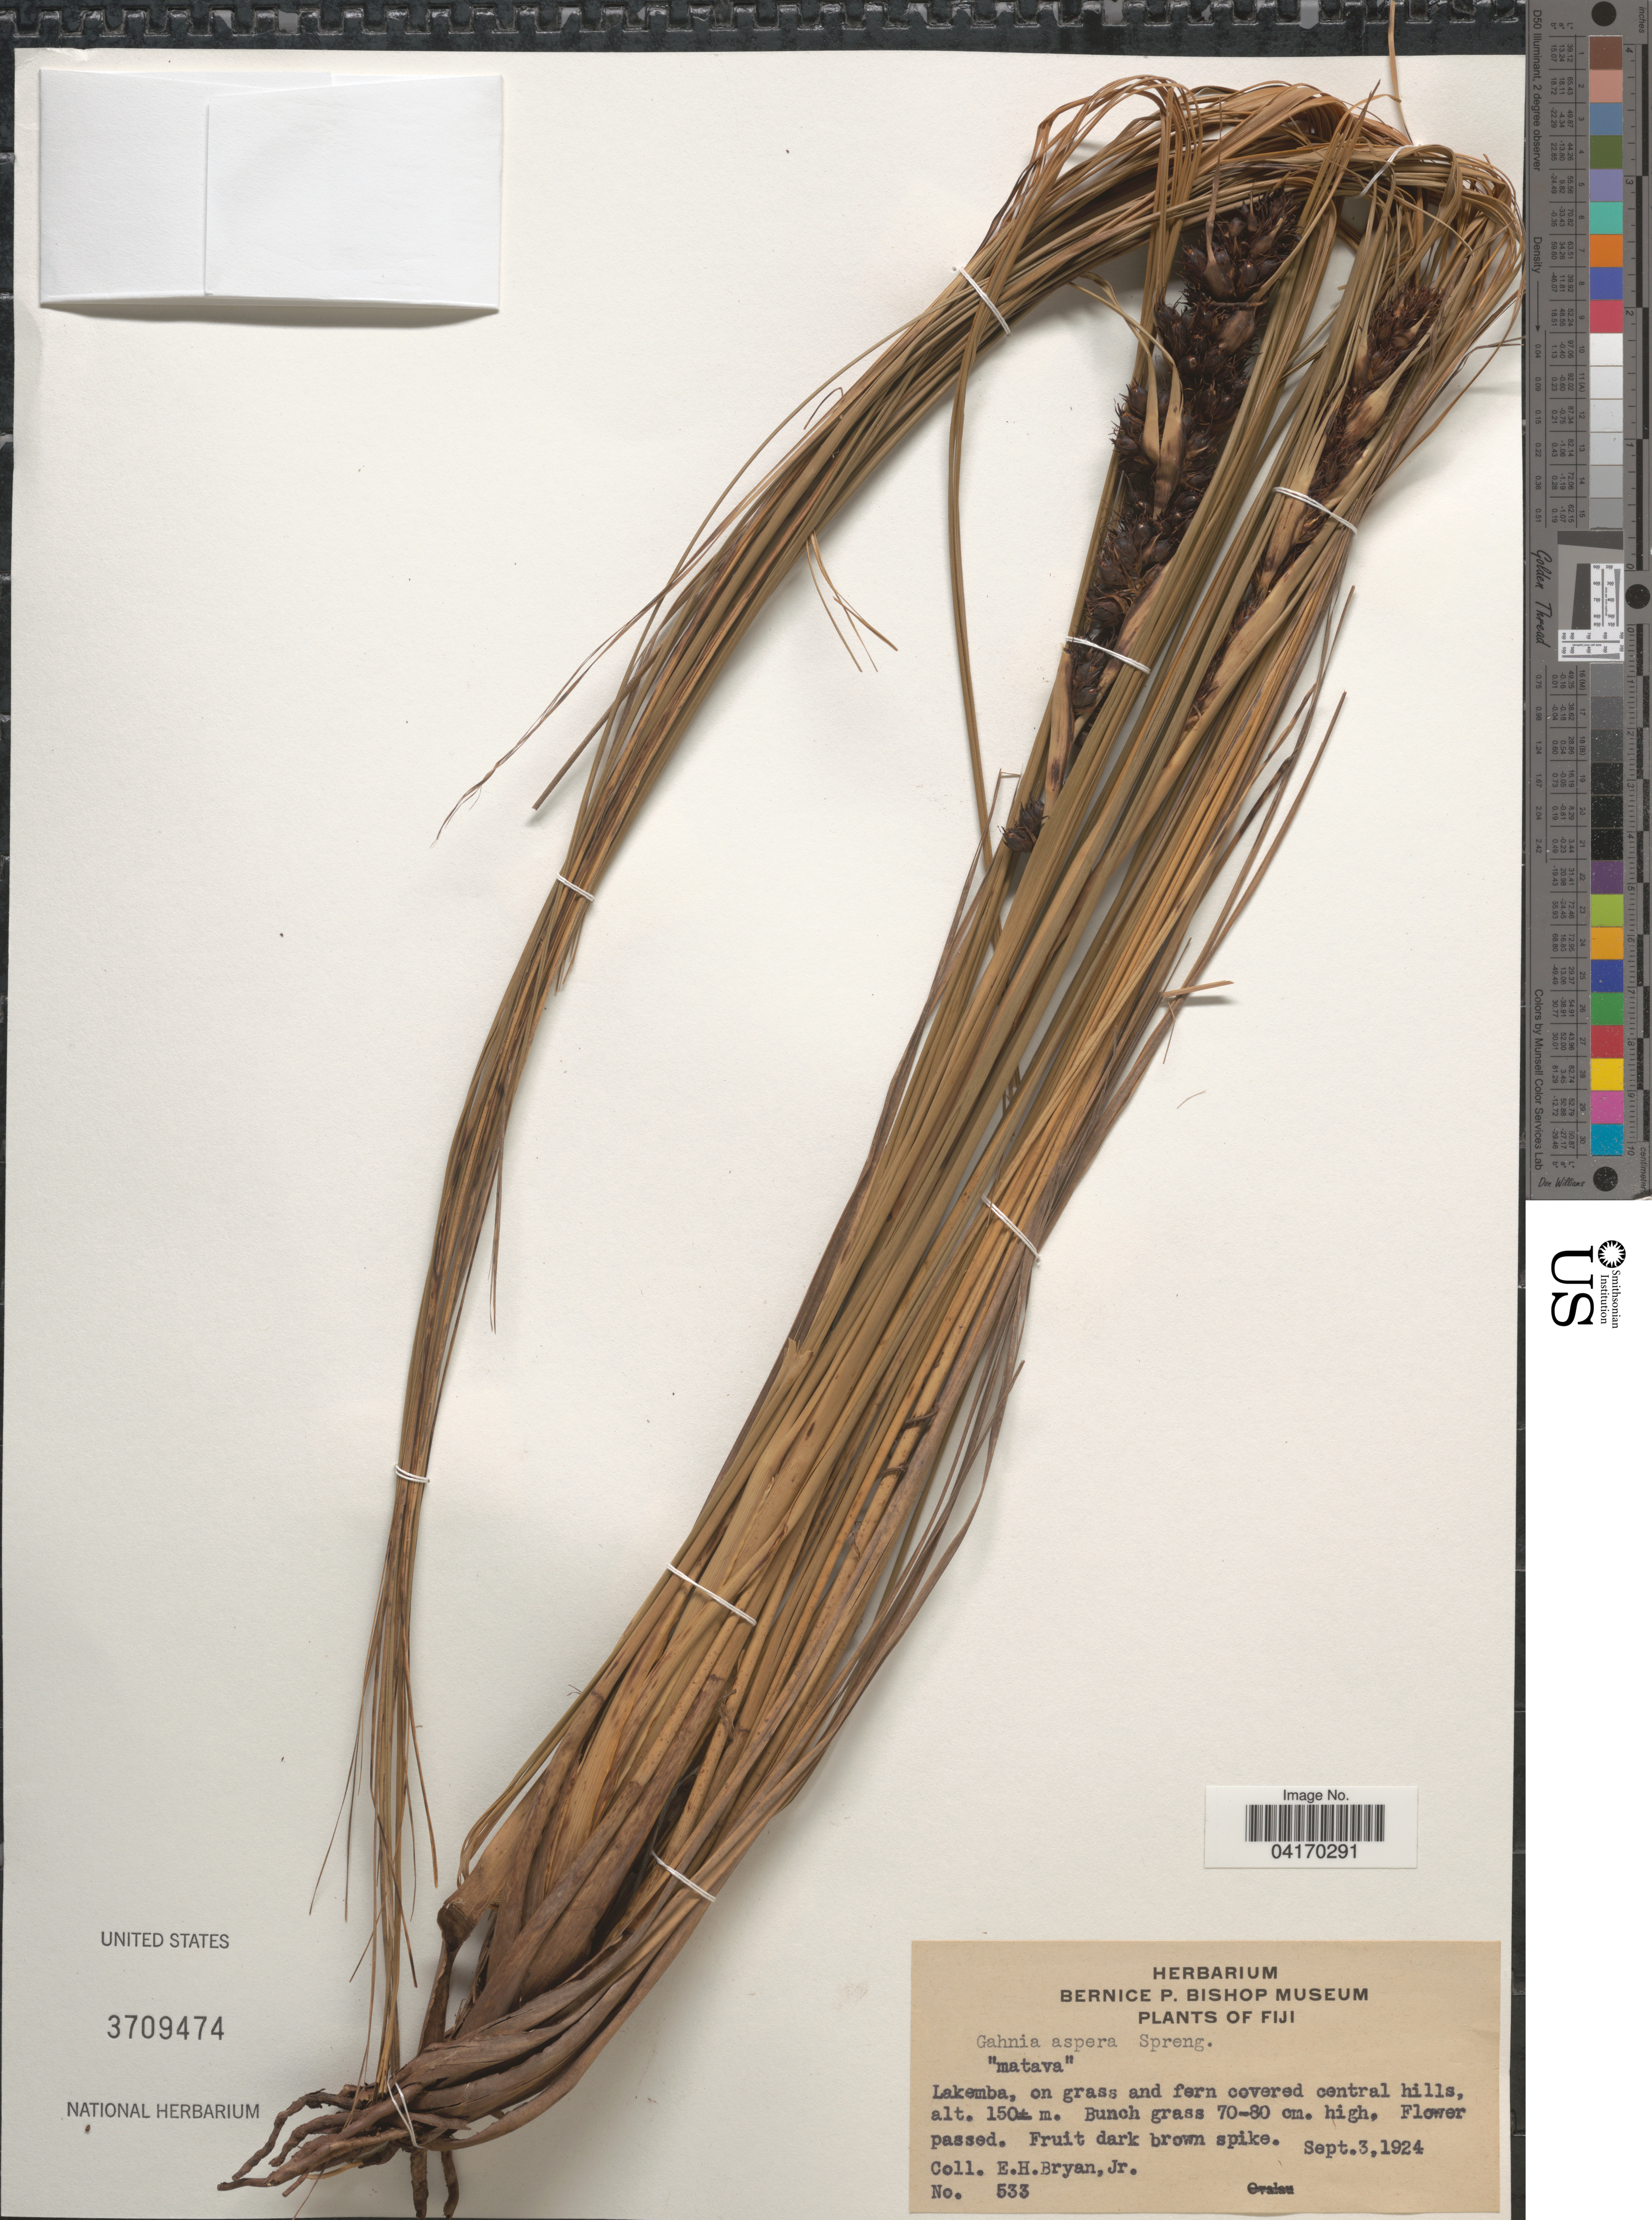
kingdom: Plantae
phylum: Tracheophyta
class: Liliopsida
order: Poales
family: Cyperaceae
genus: Gahnia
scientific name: Gahnia aspera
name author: (R. Br.) Spreng.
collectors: E. Bryan Jr.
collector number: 533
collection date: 1924-09-03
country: Fiji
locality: Lakemba.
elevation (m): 150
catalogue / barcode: US 3709474